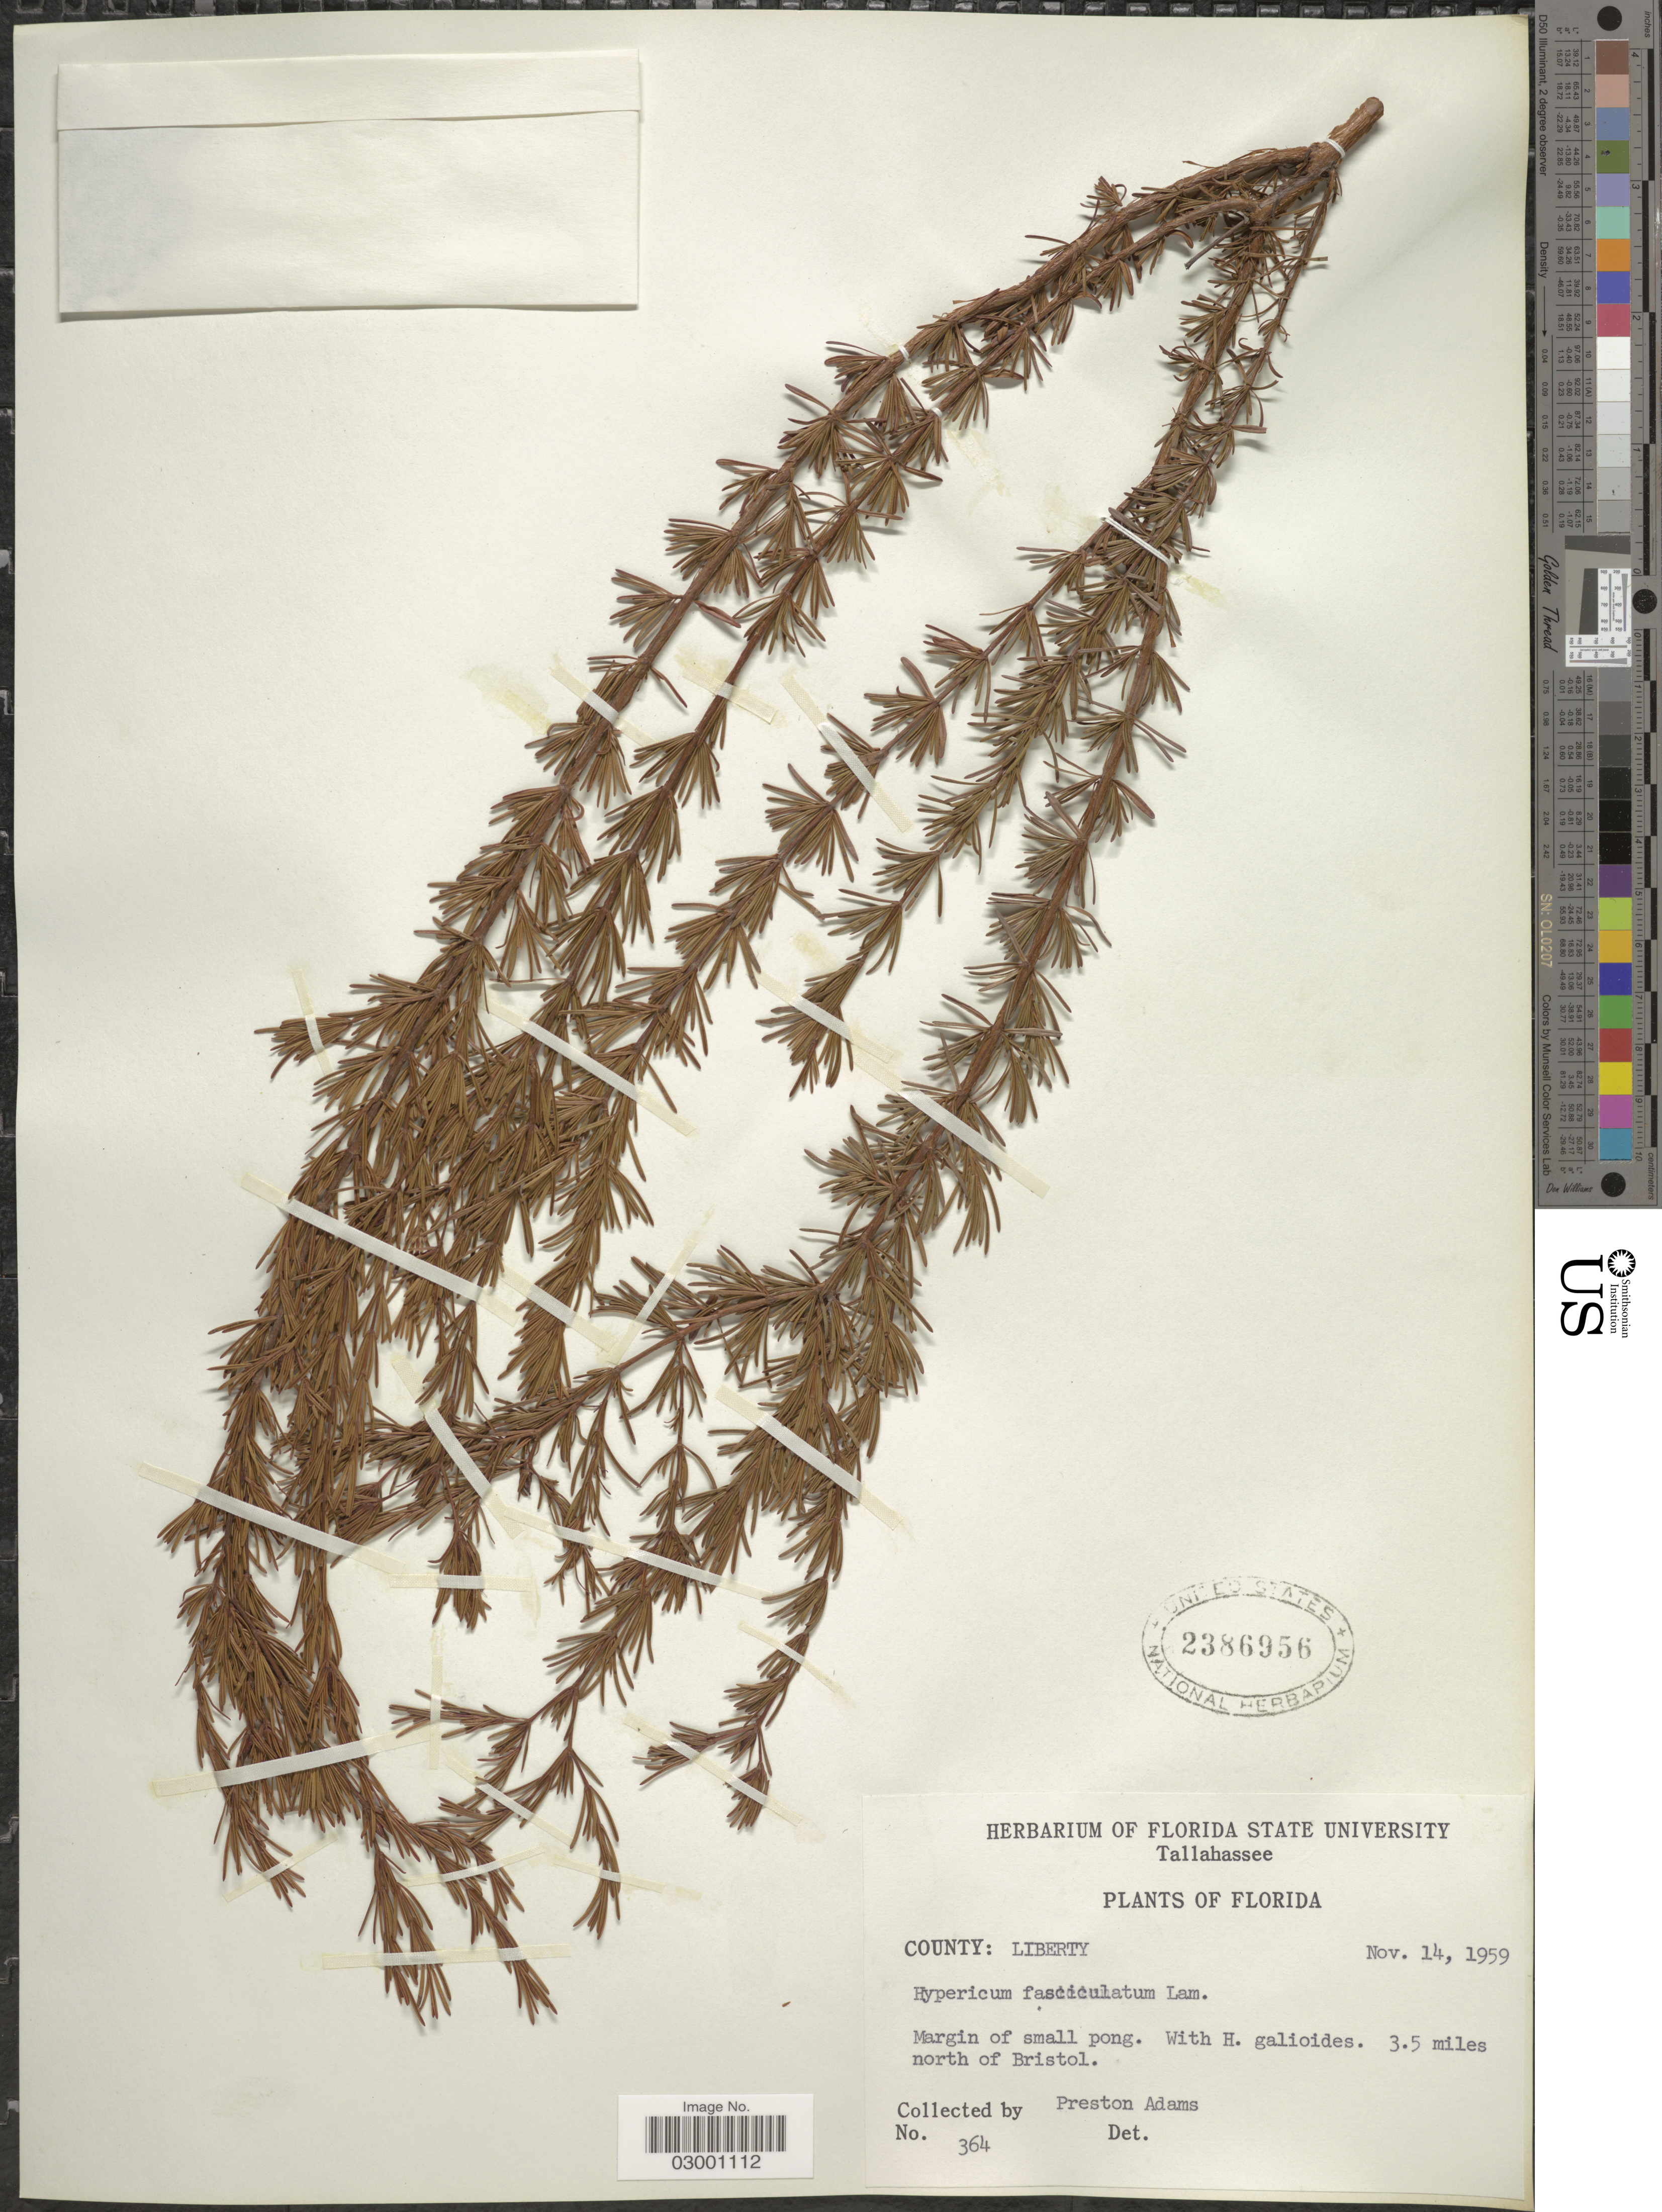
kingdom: Plantae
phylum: Tracheophyta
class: Magnoliopsida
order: Malpighiales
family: Hypericaceae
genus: Hypericum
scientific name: Hypericum fasciculatum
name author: Lam.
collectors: P. Adams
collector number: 364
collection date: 1959-11-14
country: United States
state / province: Florida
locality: County: Liberty, 3.5 miles north of Bristol.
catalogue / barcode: US 2386956